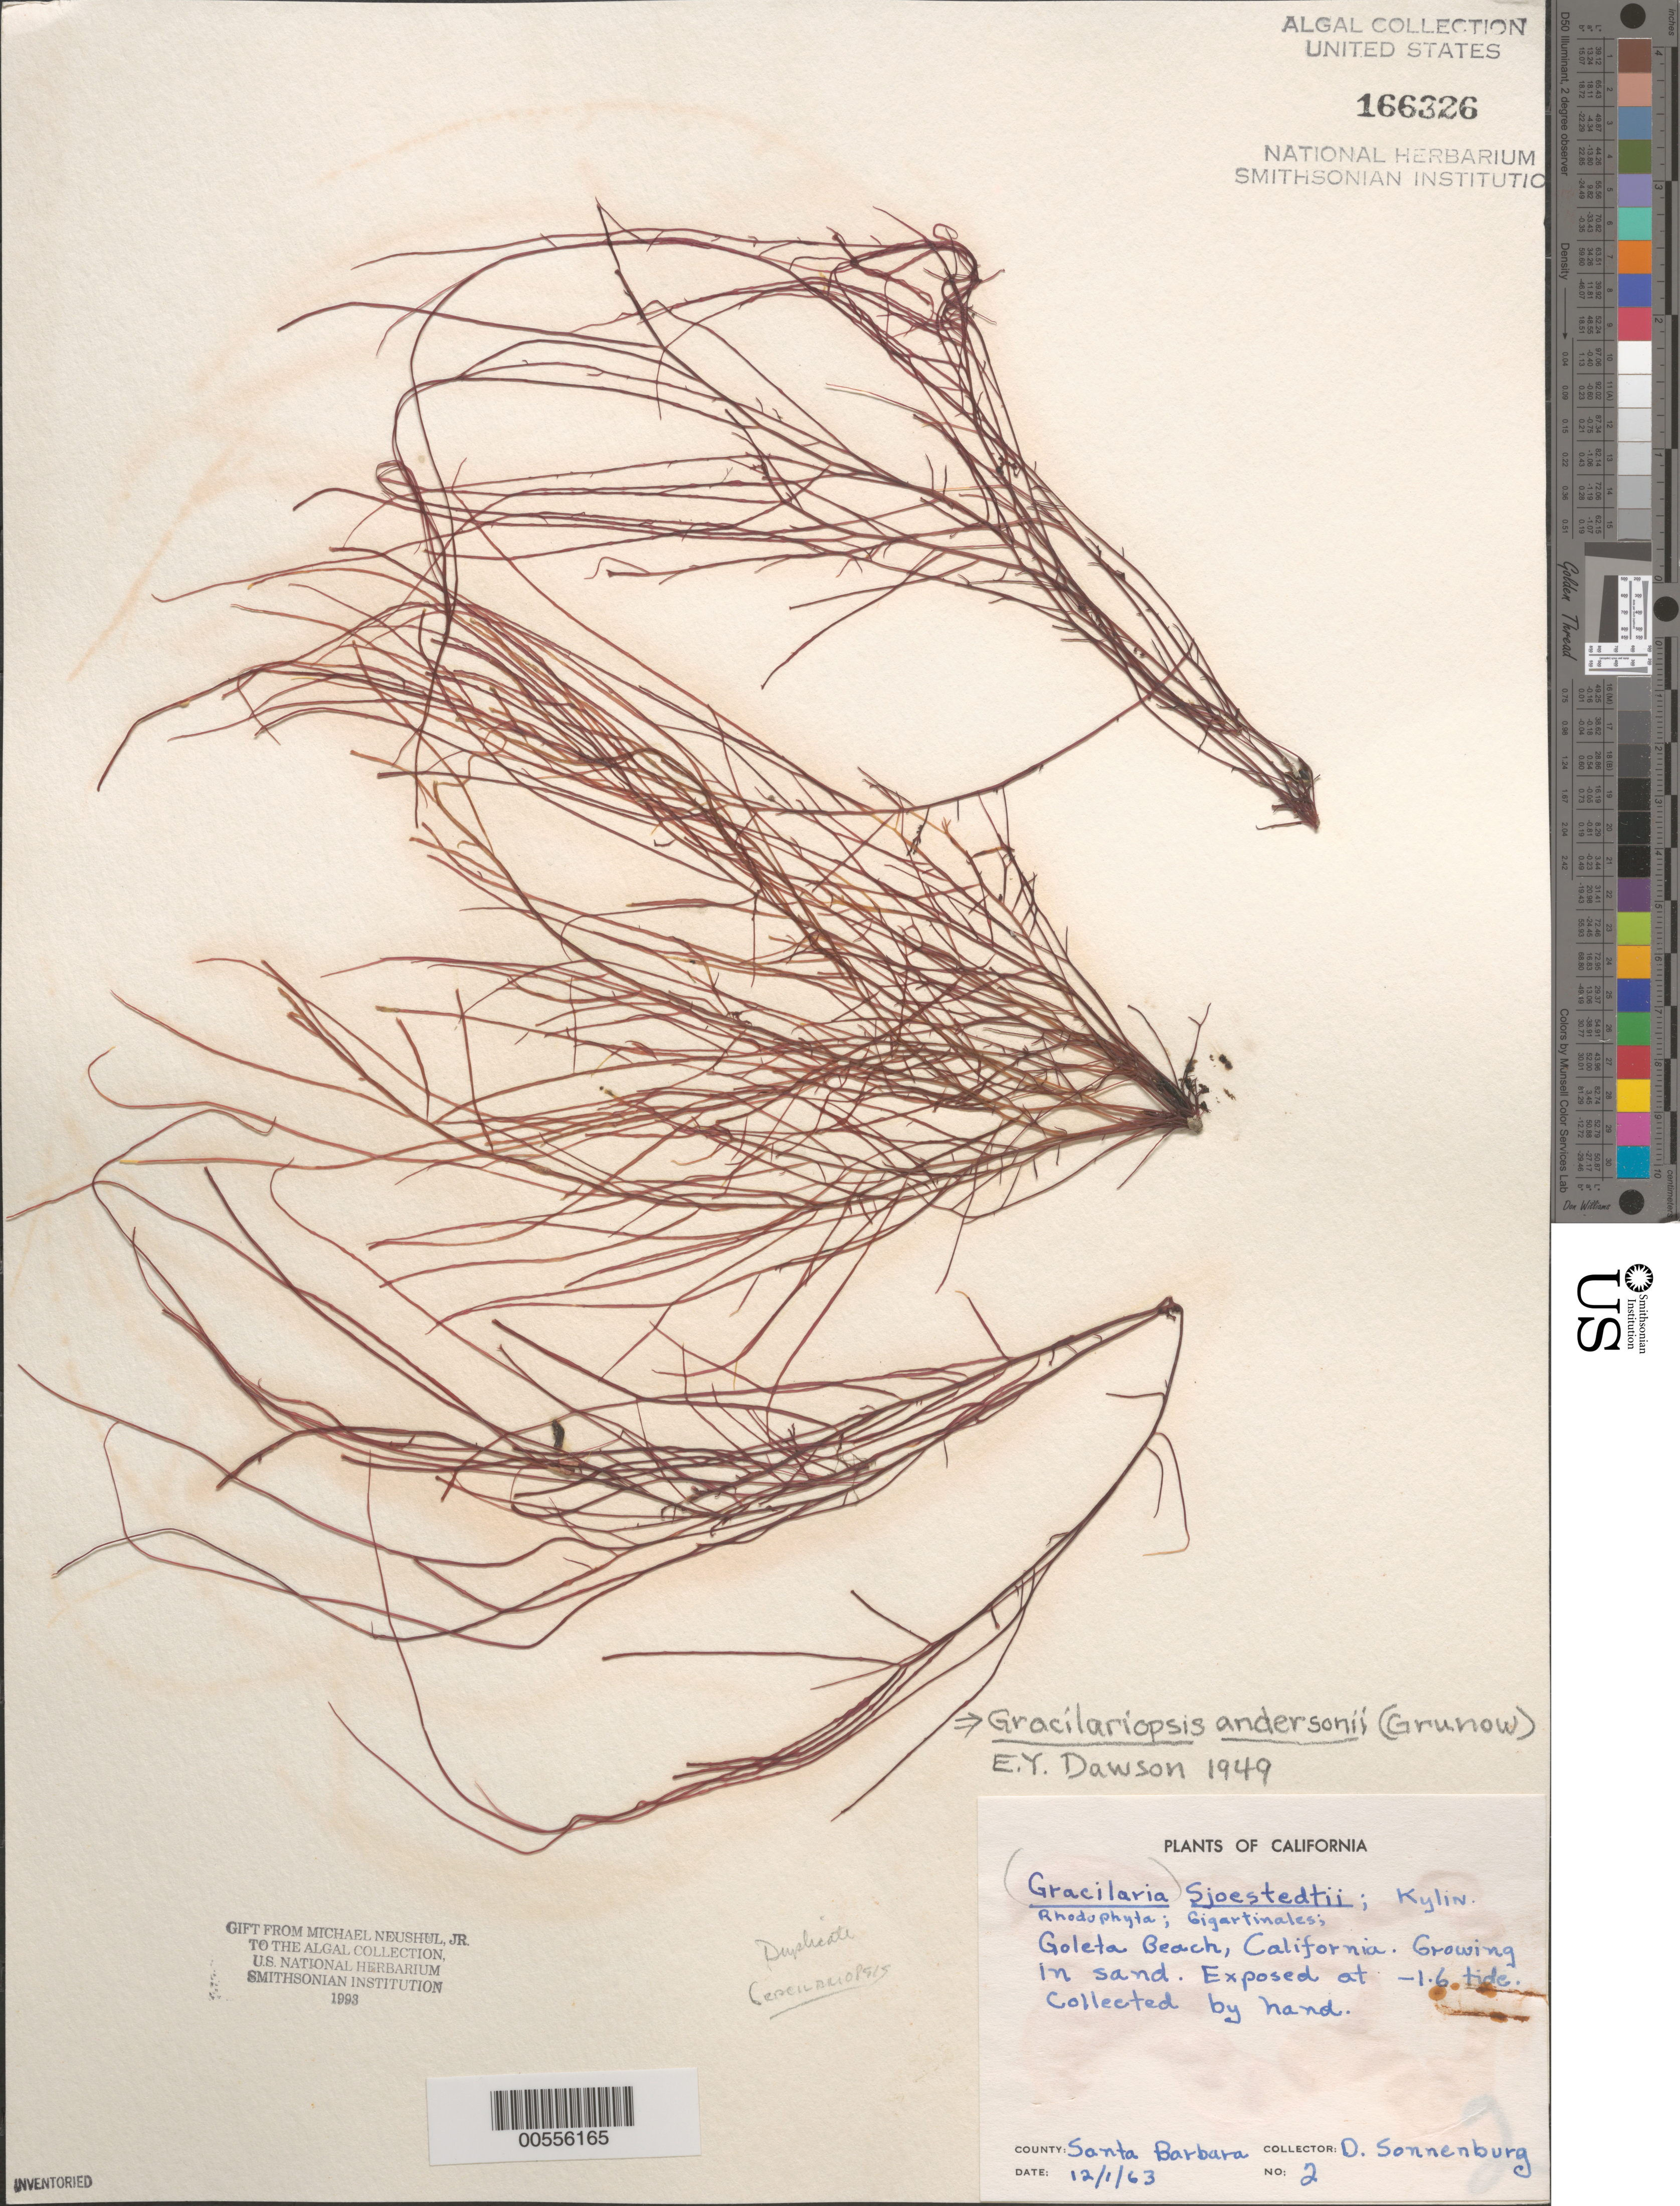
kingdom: Plantae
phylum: Rhodophyta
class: Florideophyceae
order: Gracilariales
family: Gracilariaceae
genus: Gracilariopsis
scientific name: Gracilariopsis andersonii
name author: (Grunow) E.Y. Dawson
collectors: D. Sonnenburg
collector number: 2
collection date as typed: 01 Dec 1963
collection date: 1963-12-01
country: United States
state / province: California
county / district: Santa Barbara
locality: Goleta Beach, Goleta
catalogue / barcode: US 166326